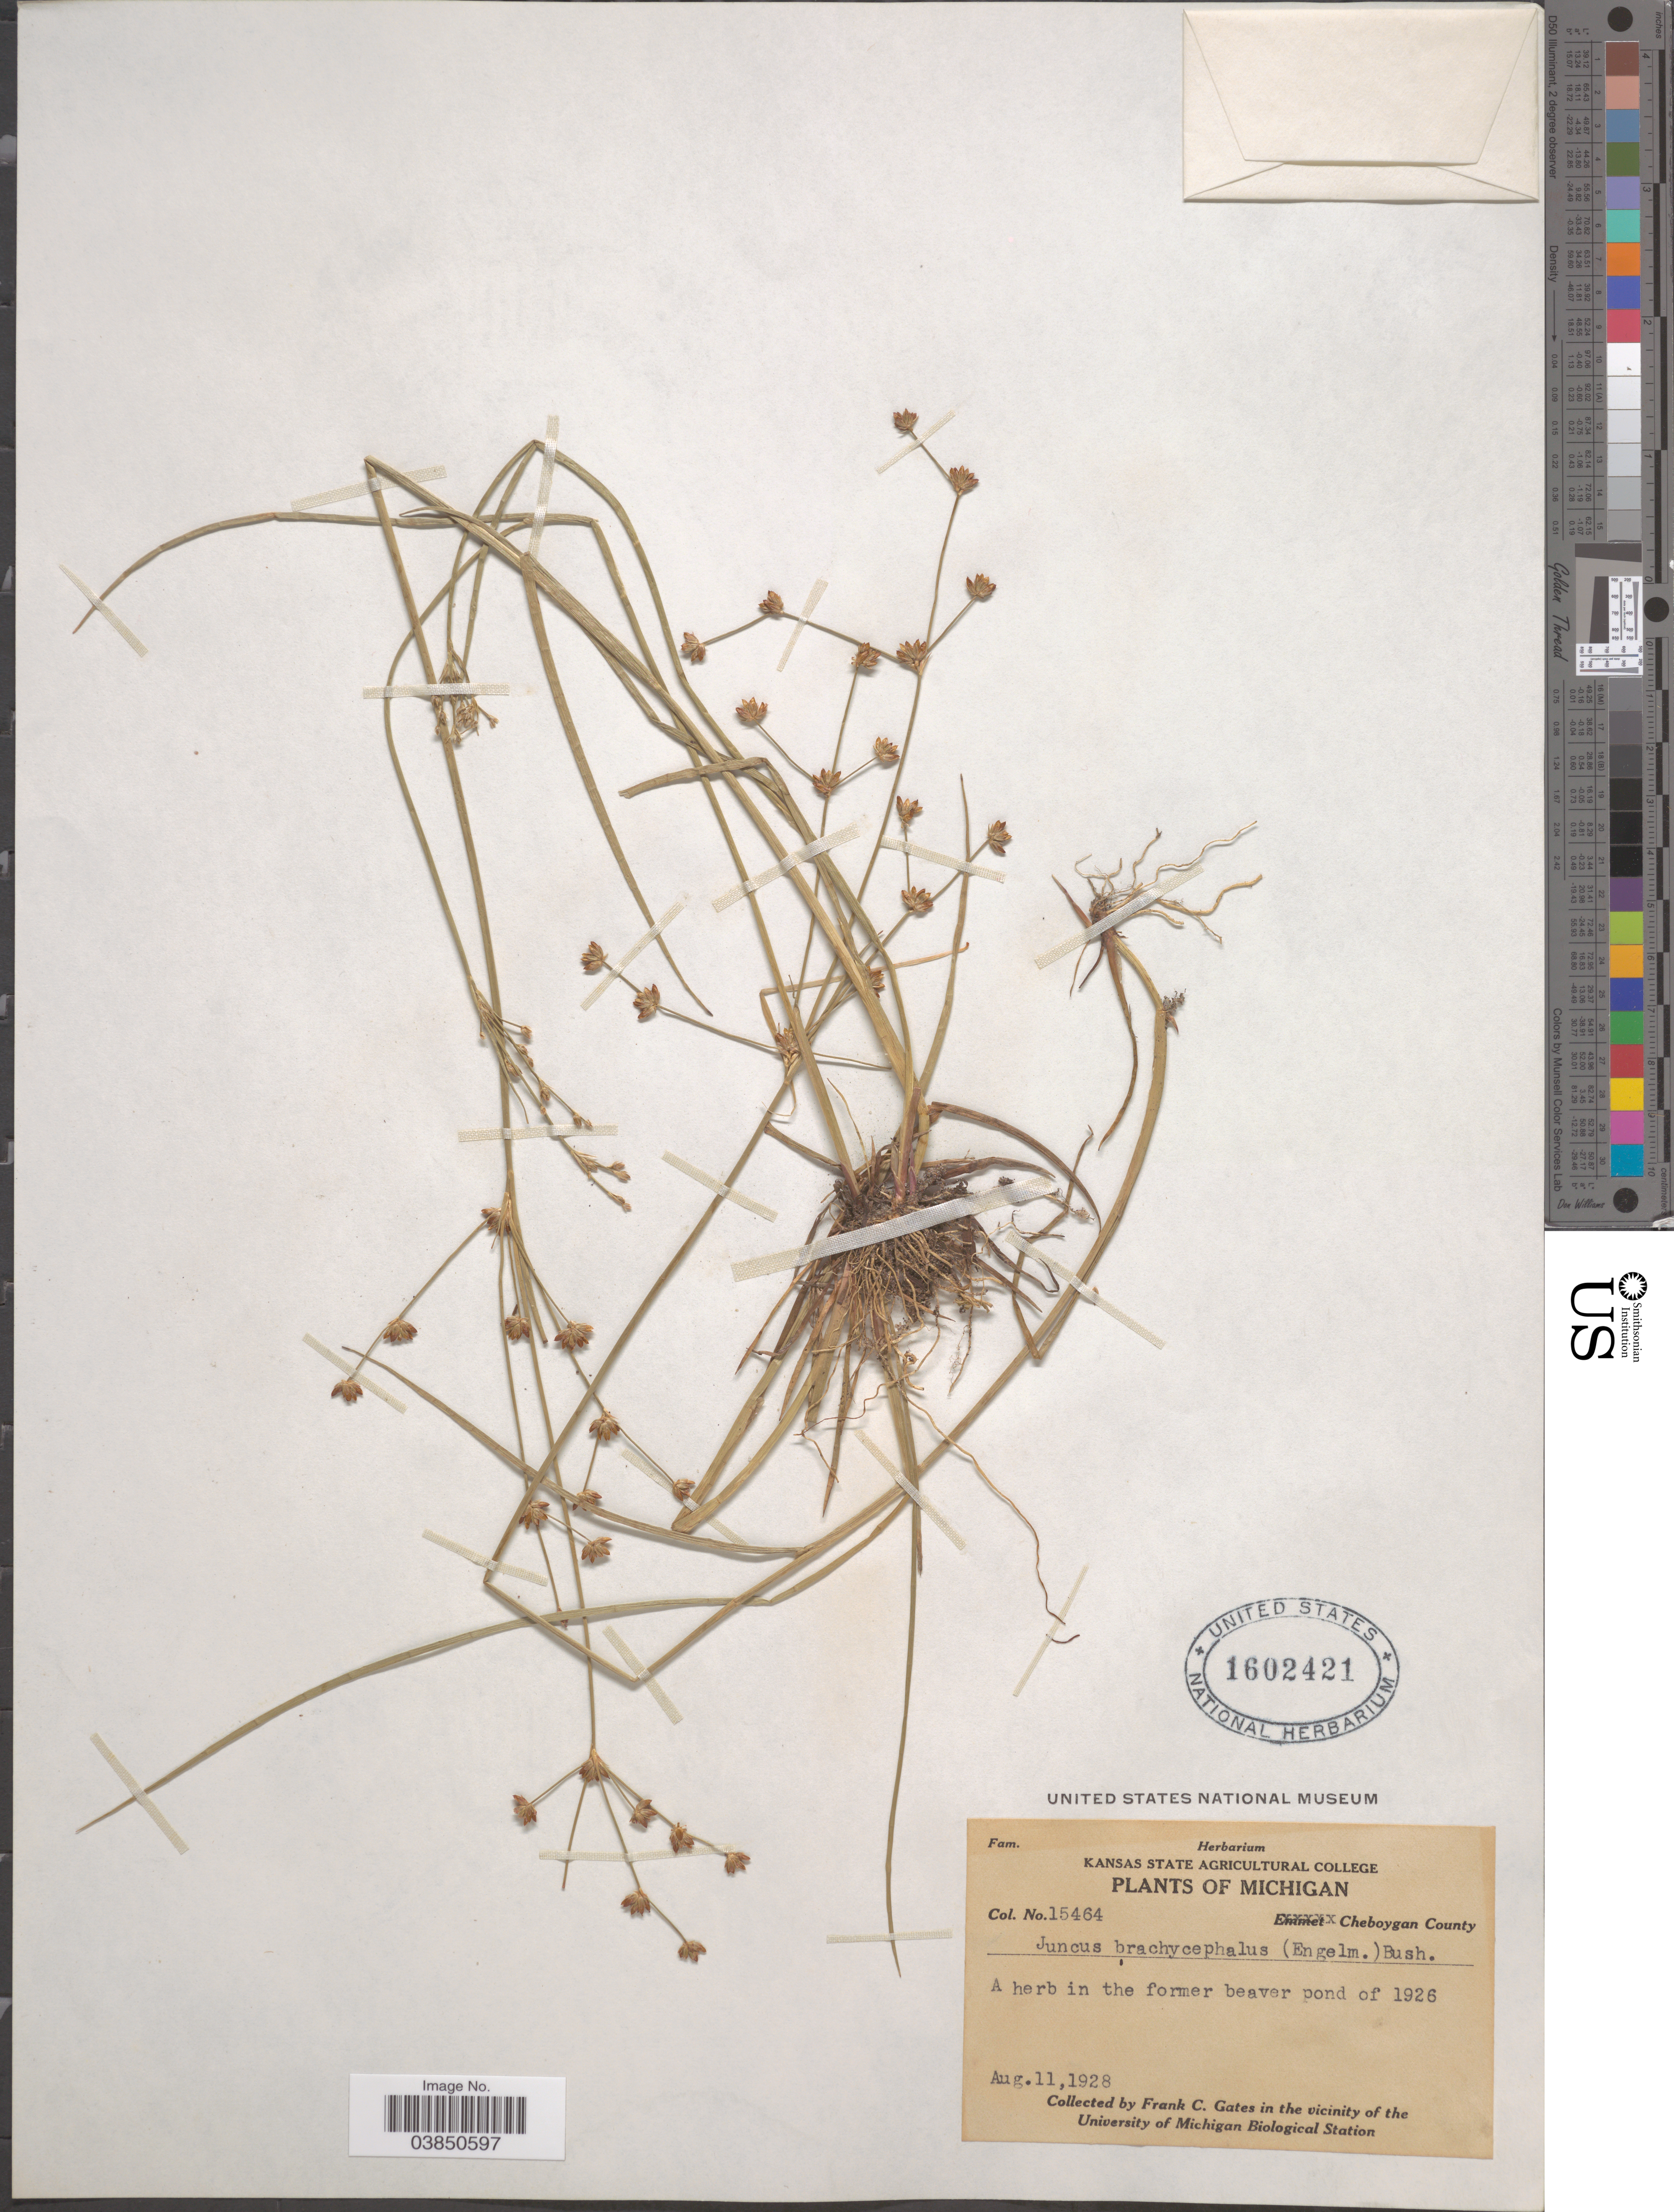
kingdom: Plantae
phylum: Tracheophyta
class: Liliopsida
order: Poales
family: Juncaceae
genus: Juncus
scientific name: Juncus brachycephalus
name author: (Engelm.) Buchenau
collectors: F. C. Gates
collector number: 15464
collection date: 1928-08-11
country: United States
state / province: Michigan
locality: Cheboygan County. In the former beaver pond of 1926. In the vicinity of the University of Michigan Biological Station.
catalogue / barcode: US 1602421